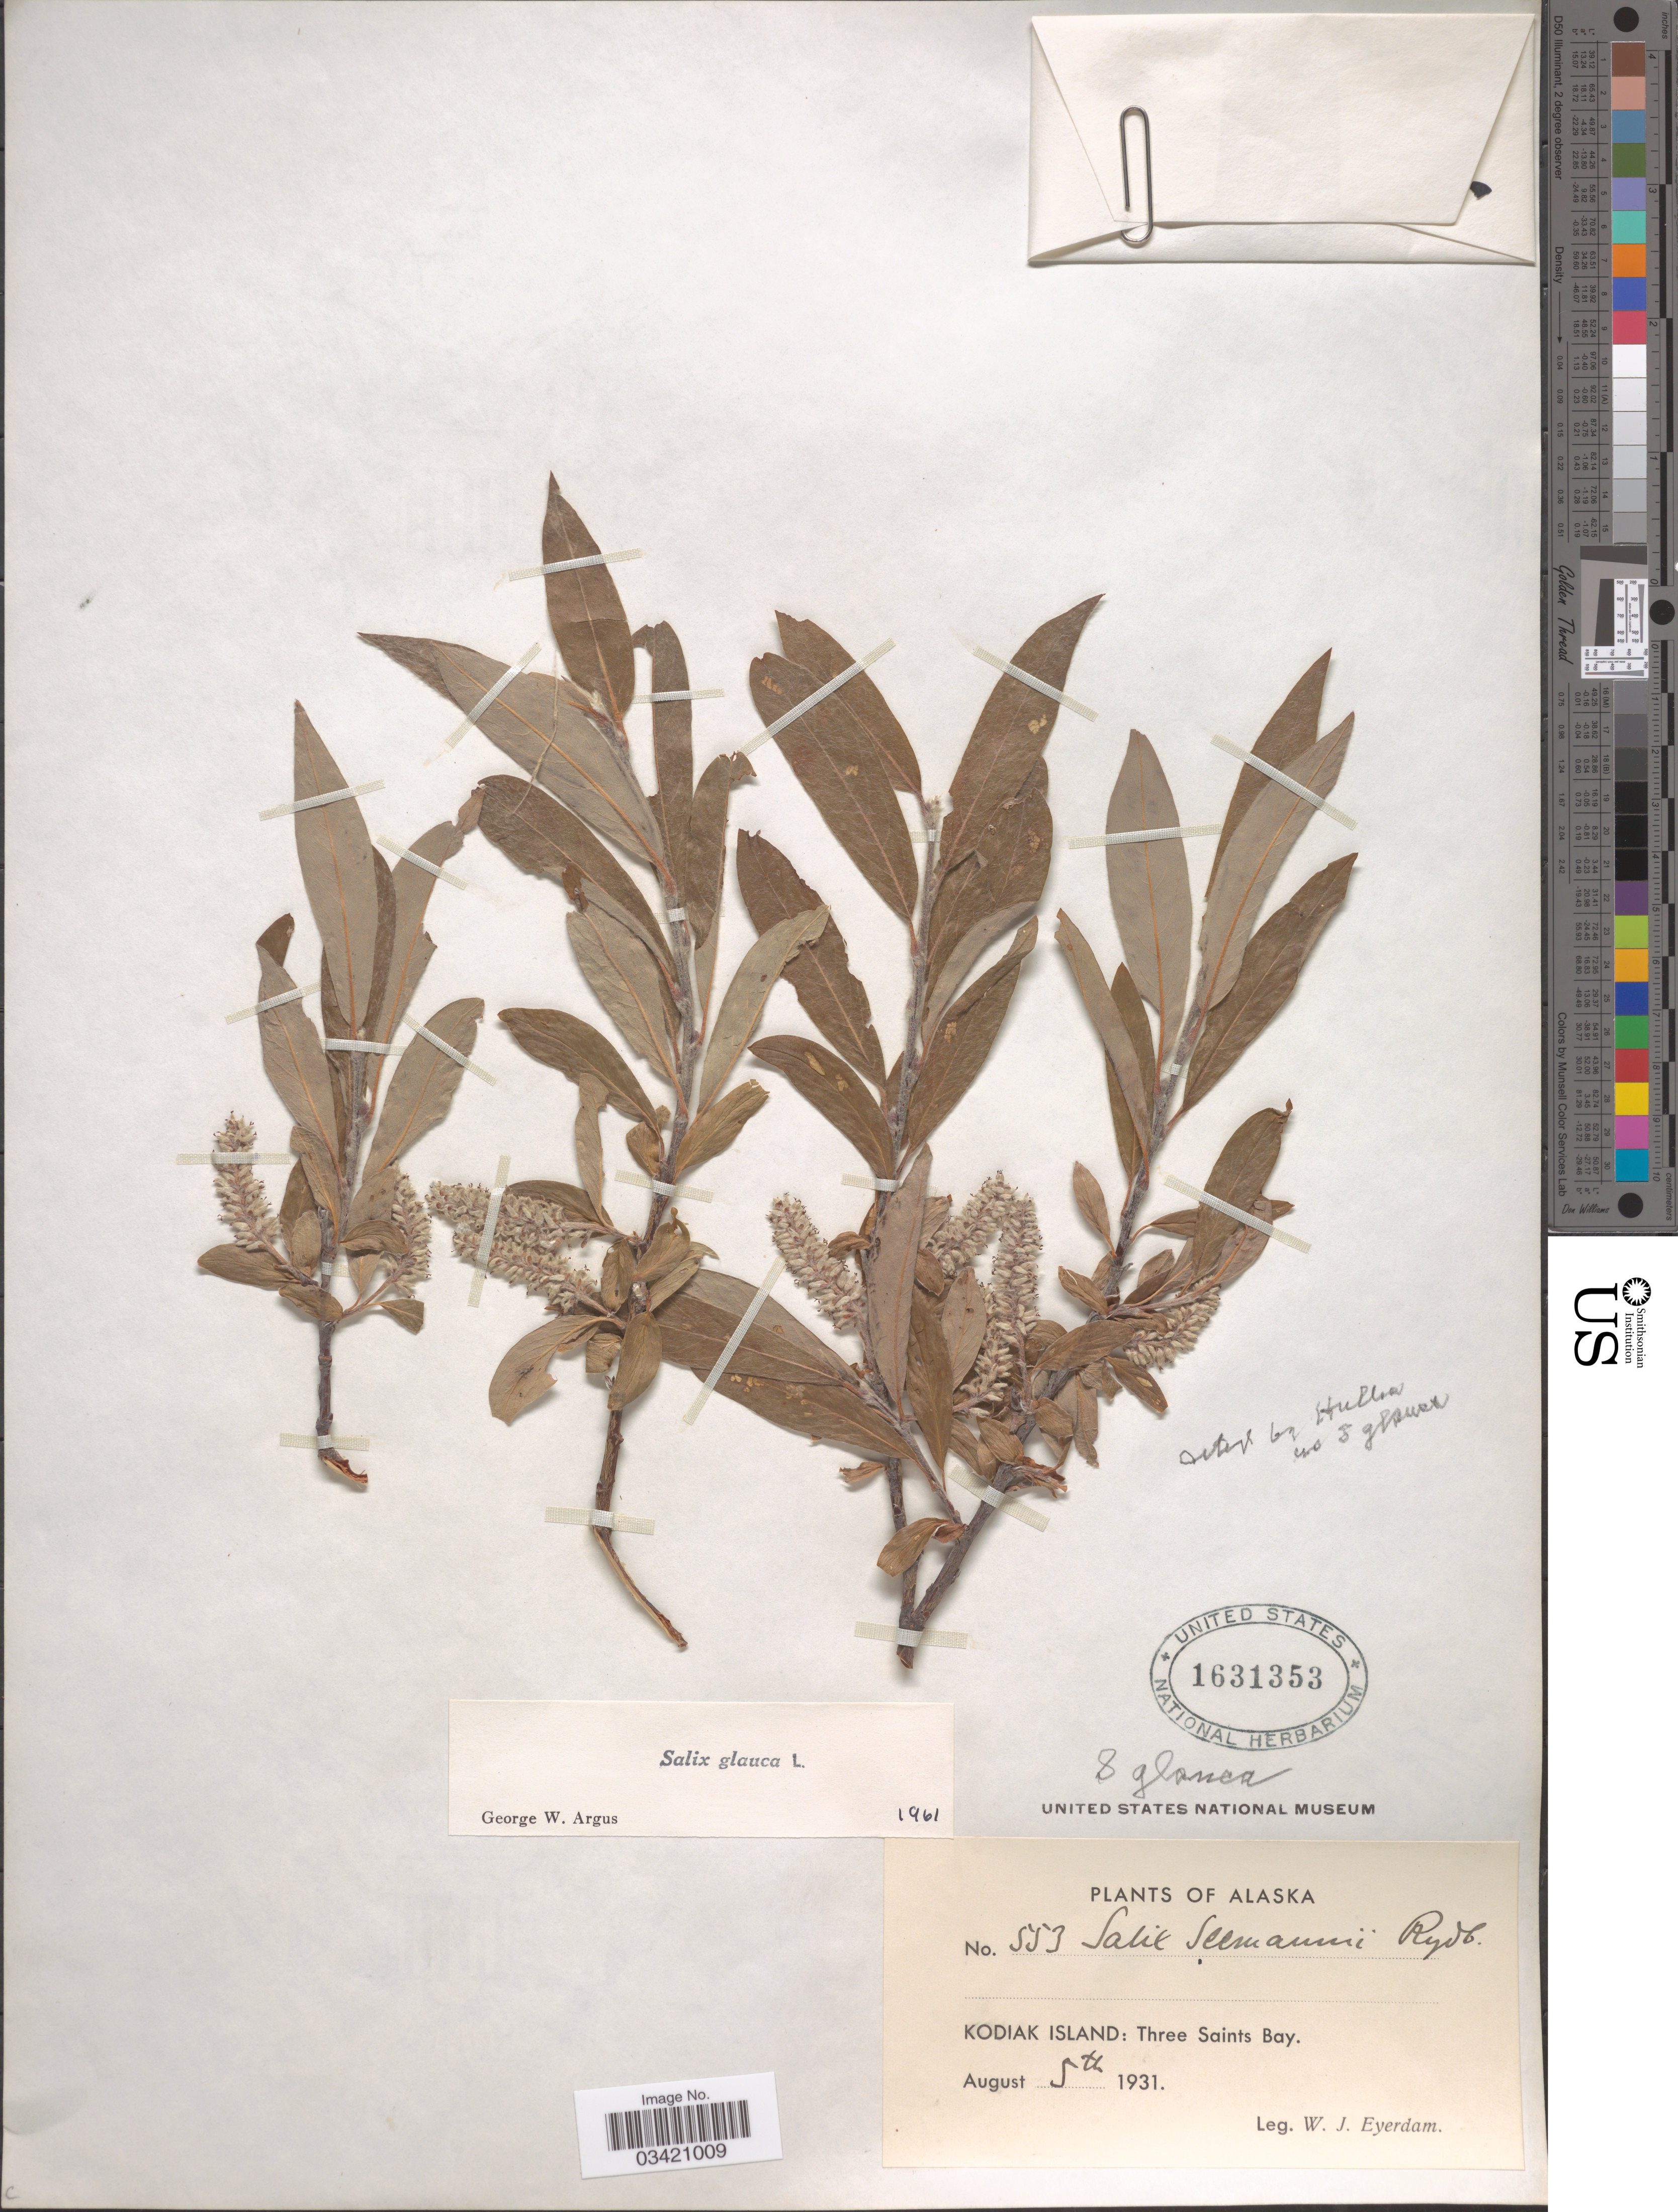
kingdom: Plantae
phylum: Tracheophyta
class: Magnoliopsida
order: Malpighiales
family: Salicaceae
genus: Salix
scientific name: Salix glauca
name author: L.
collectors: W. J. Eyerdam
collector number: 553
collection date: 1931-08-05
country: United States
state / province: Alaska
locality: Kodiak Island: Three Saints Bay.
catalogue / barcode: US 1631353